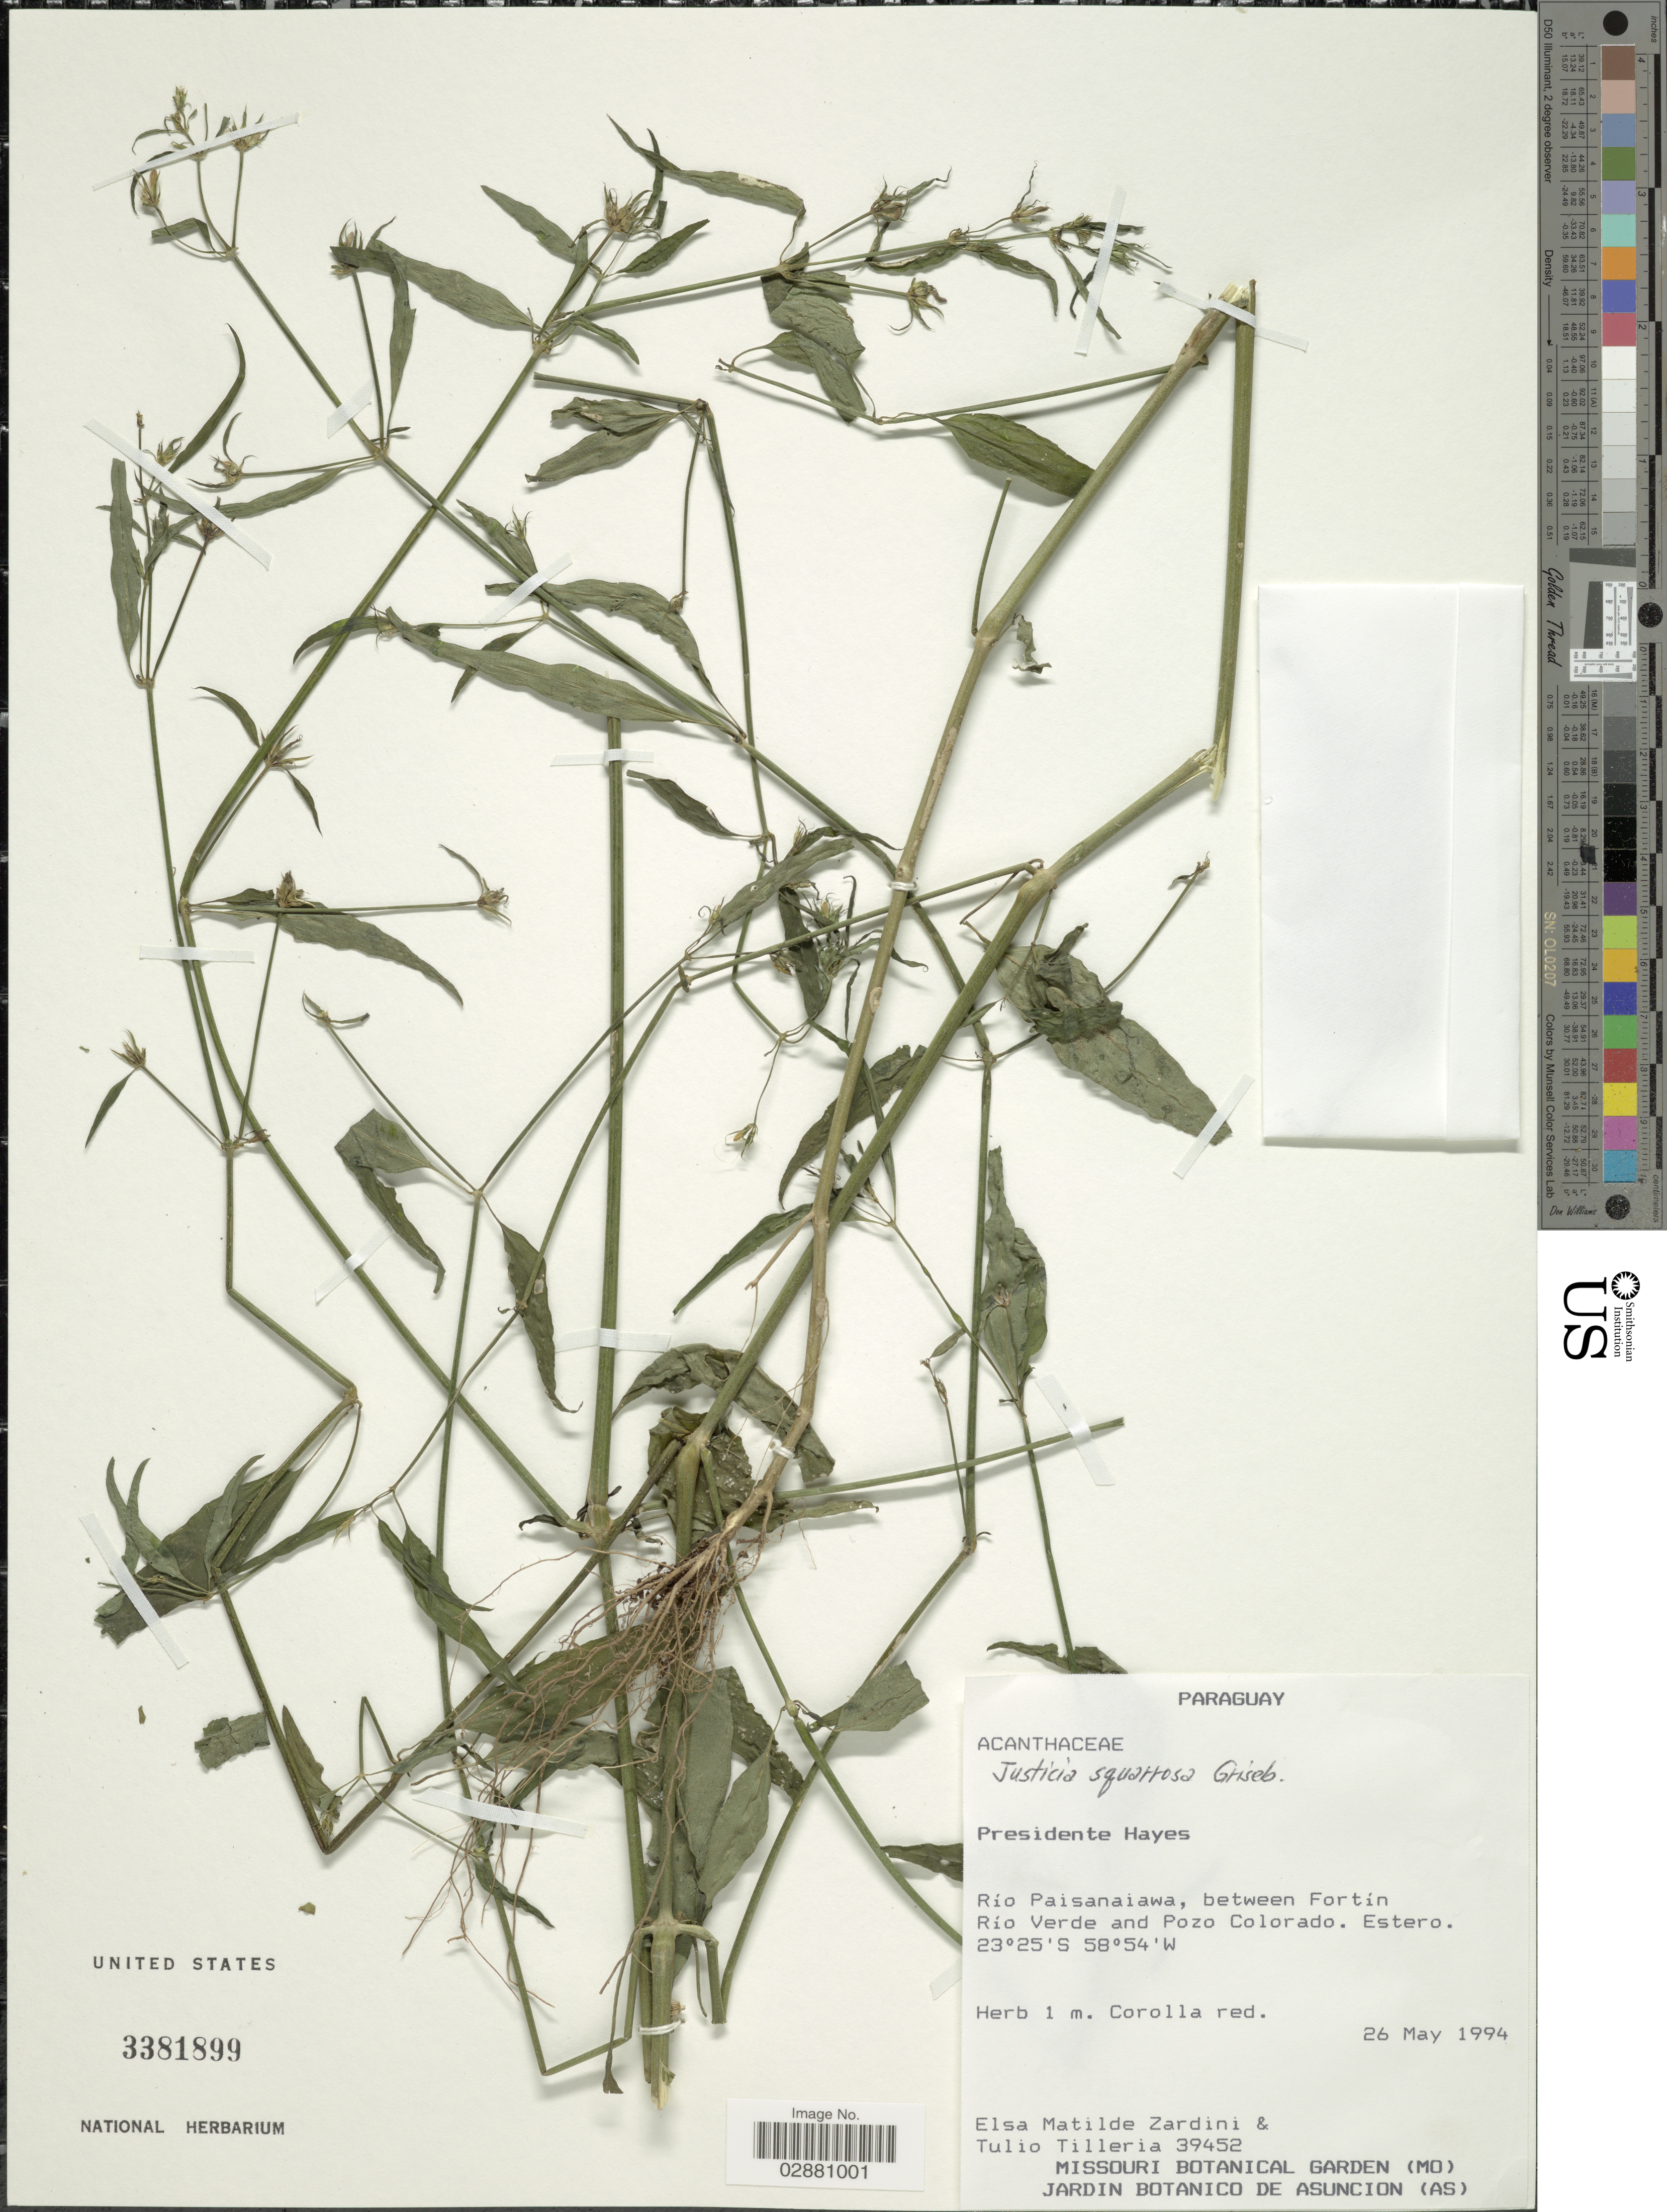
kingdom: Plantae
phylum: Tracheophyta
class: Magnoliopsida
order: Lamiales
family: Acanthaceae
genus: Justicia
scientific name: Justicia squarrosa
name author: Griseb.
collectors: E. M. Zardini & T. Tilleria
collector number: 39452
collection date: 1994-05-26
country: Paraguay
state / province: Presidente Hayes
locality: Río Paisanaiawa, between Fortín. Río Verde and Pozo Colorado. Estero.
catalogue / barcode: US 3381899